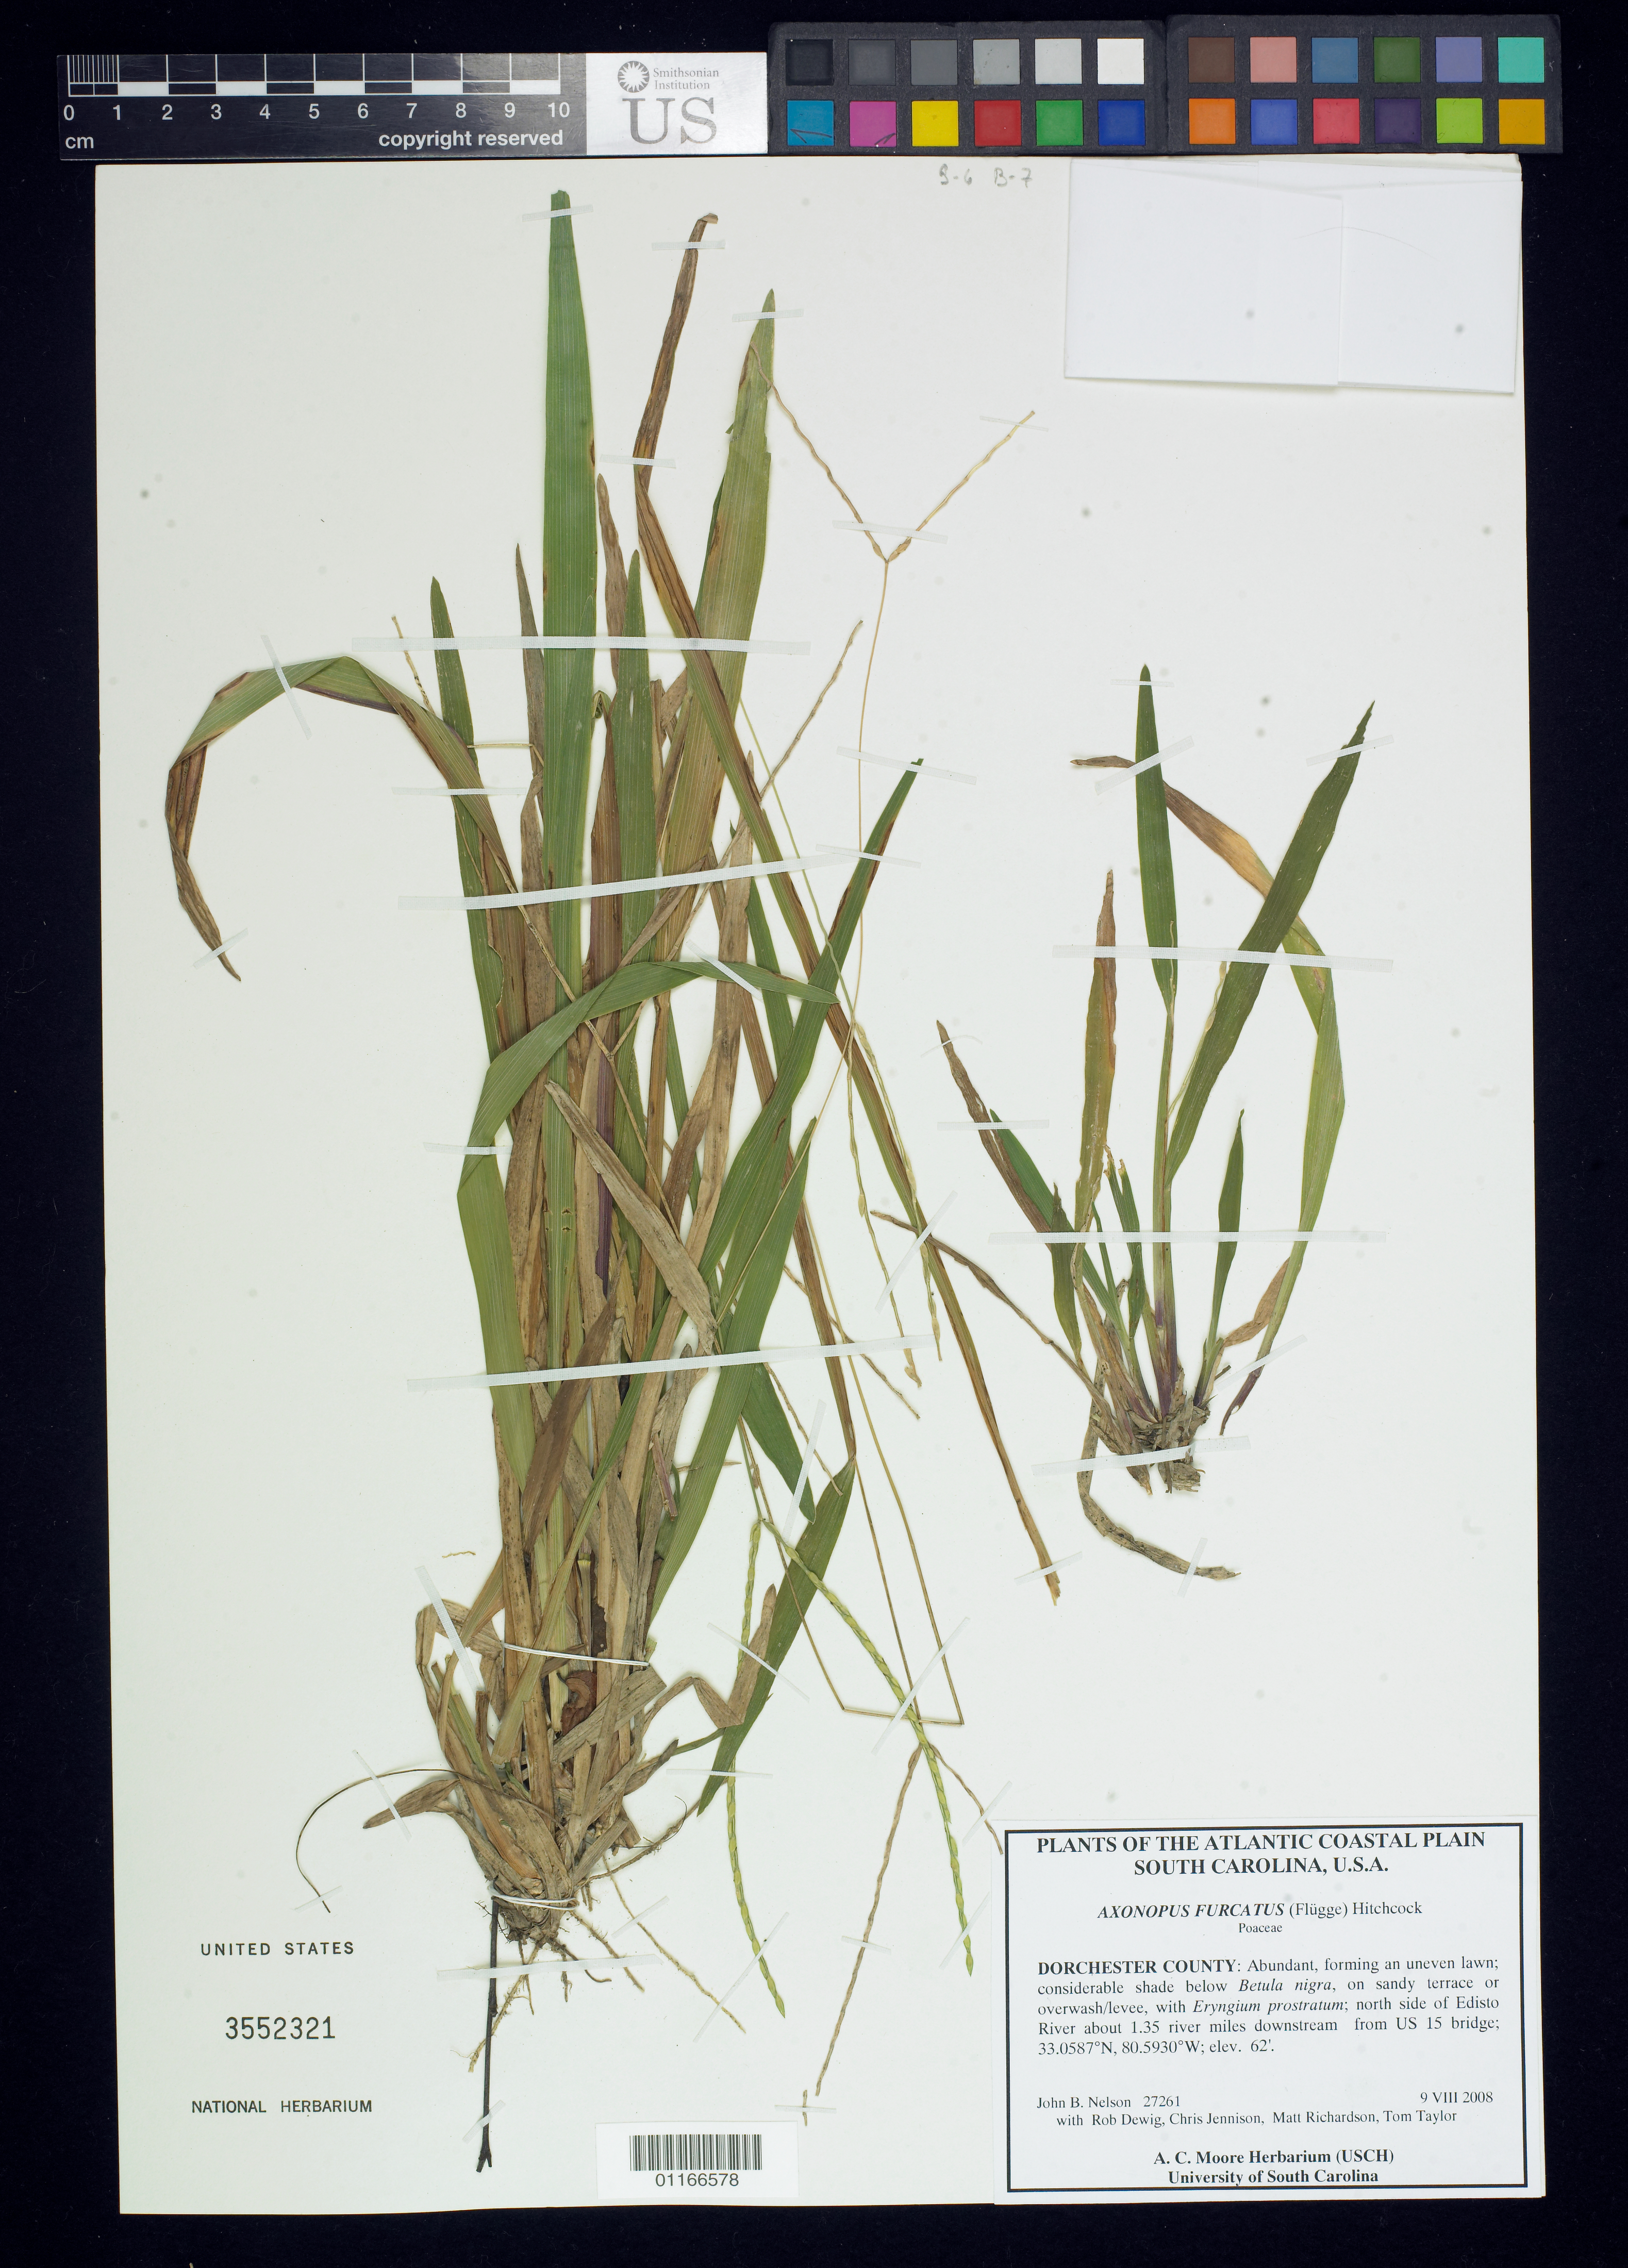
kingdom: Plantae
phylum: Tracheophyta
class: Liliopsida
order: Poales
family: Poaceae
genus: Axonopus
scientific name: Axonopus furcatus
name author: (Flüggé) Hitchc.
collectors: J. Nelson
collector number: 27261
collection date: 2008-08-09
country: United States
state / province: South Carolina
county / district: Dorchester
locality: North side of Edisto River about 1.35 river miles downstream from US 15 bridge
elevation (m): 19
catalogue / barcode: US 3552321